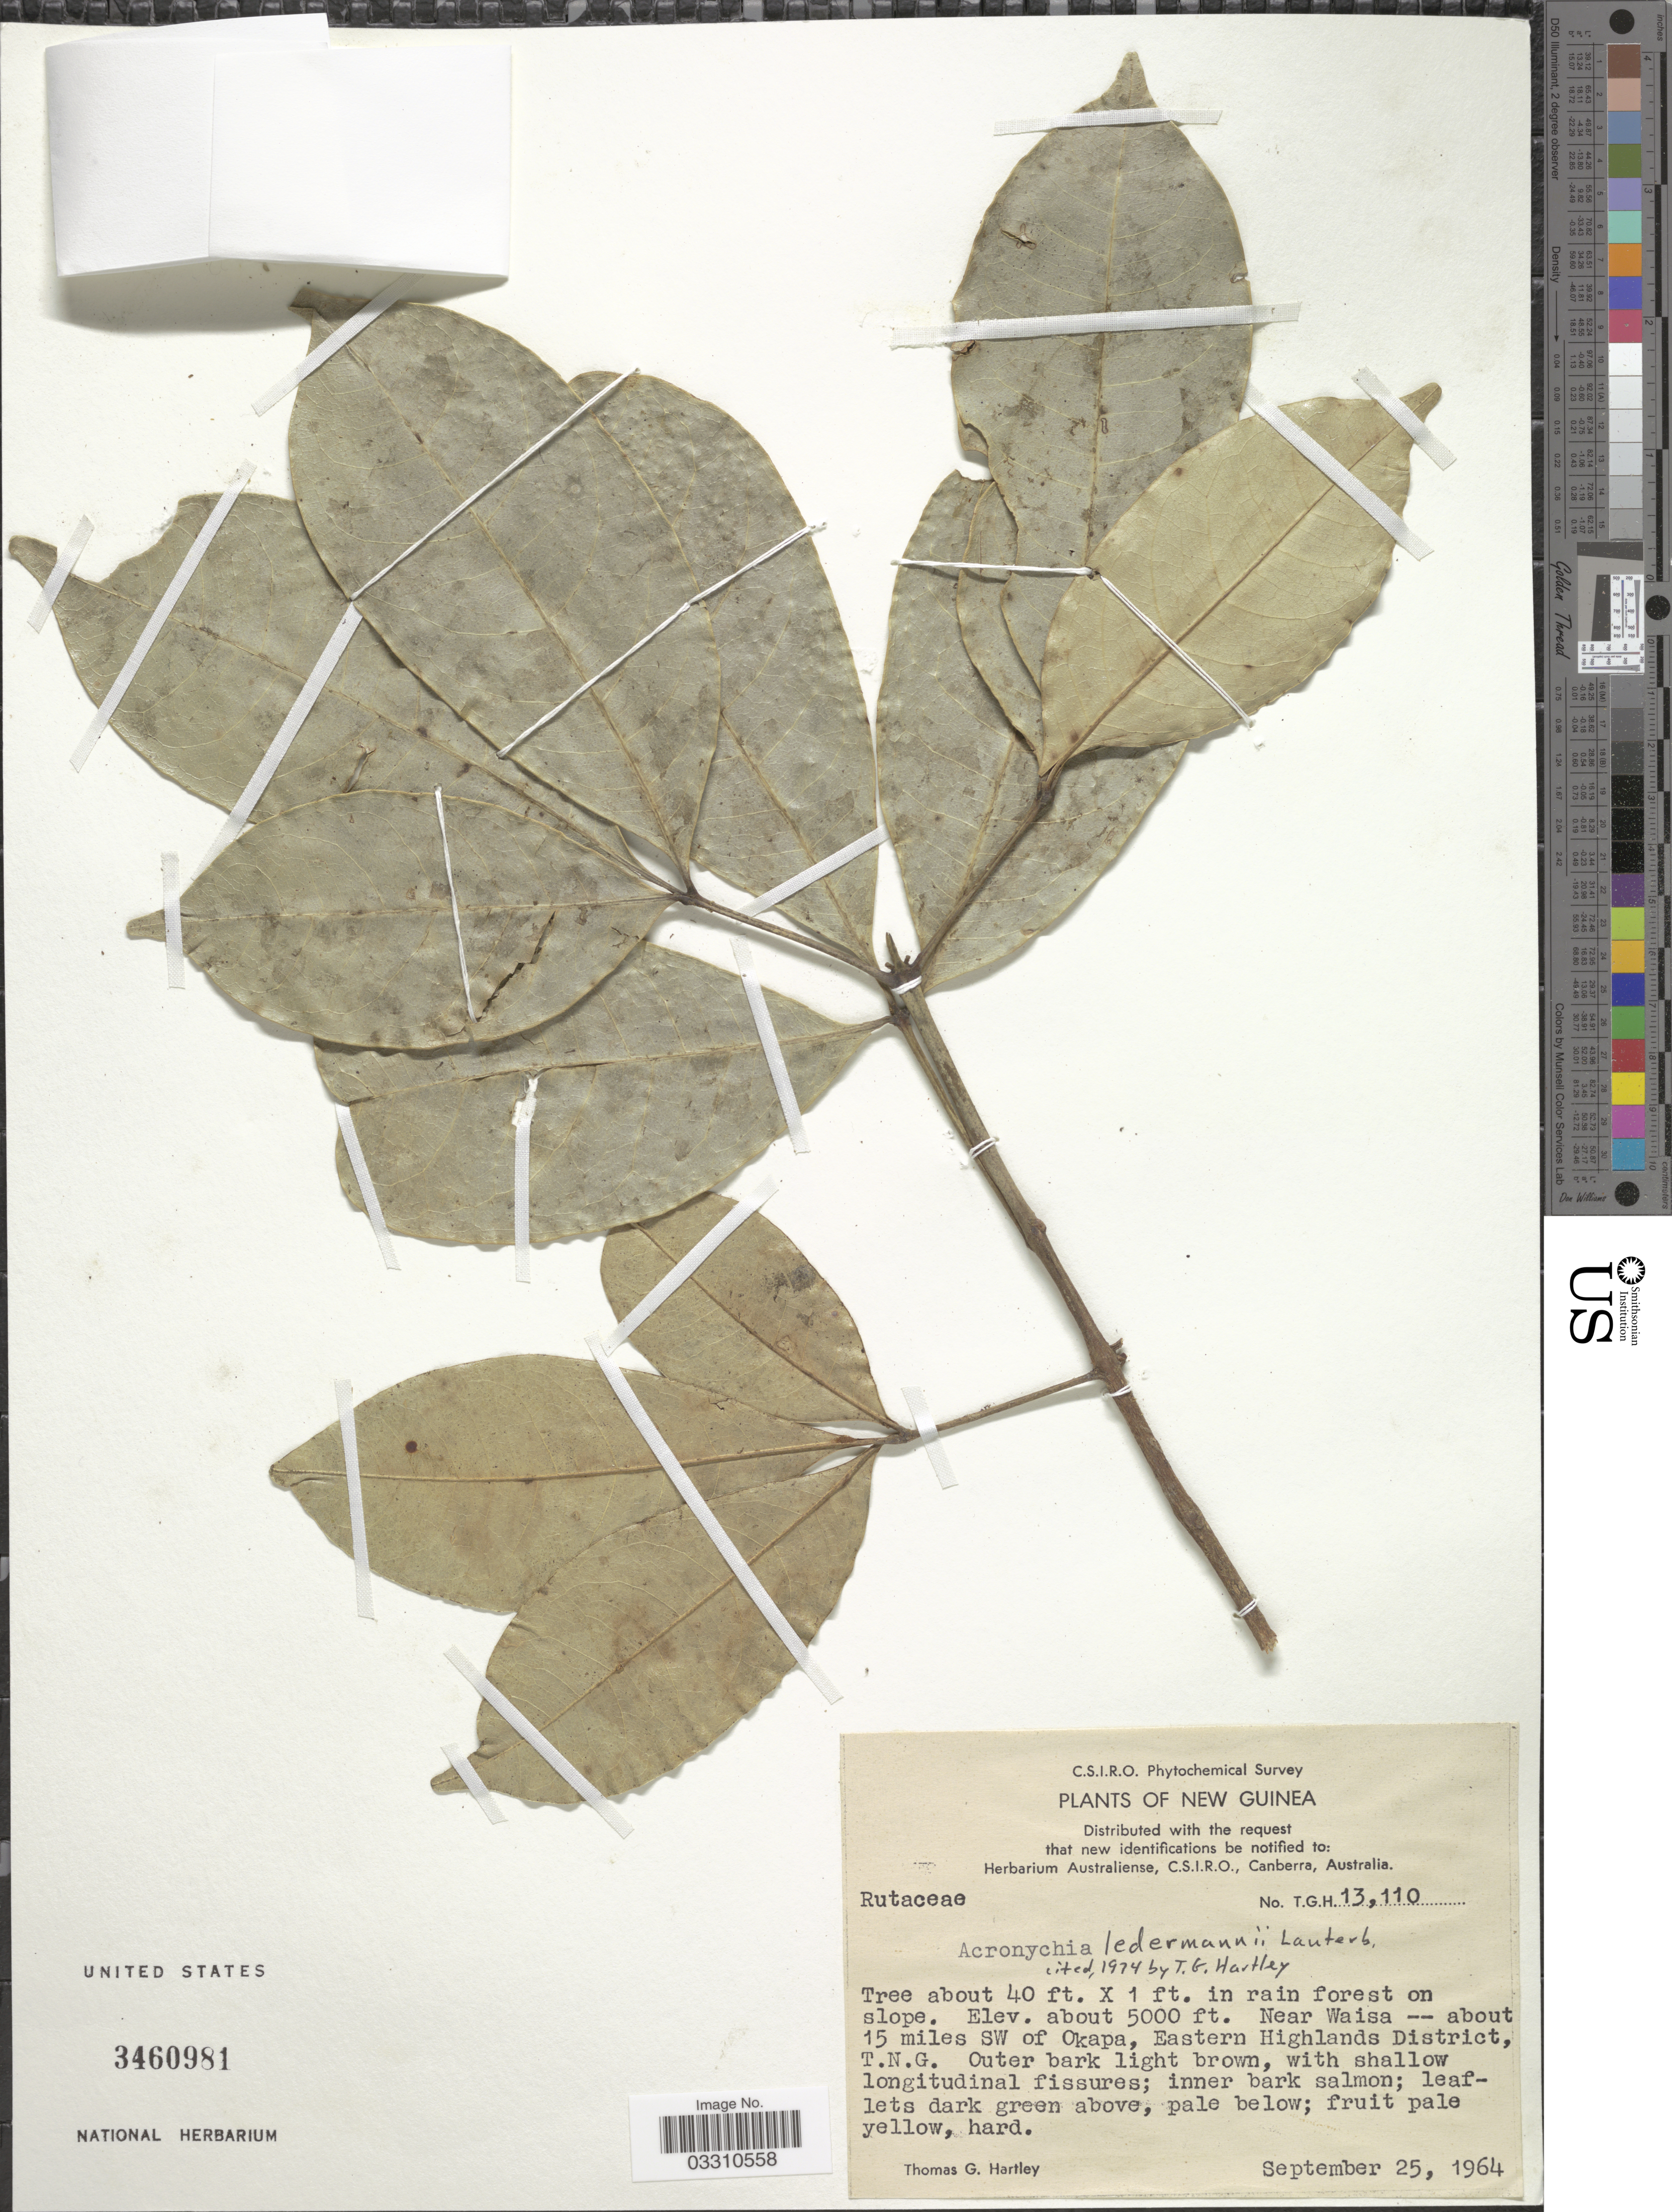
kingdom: Plantae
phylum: Tracheophyta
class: Magnoliopsida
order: Sapindales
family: Rutaceae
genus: Acronychia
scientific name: Acronychia ledermanii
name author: Lauterb.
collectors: T. G. Hartley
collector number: T.G.H.13110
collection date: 1964-09-25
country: Papua New Guinea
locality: New Guinea. Near Waisa -- about 15 miles SW of Okapa, Eastern Highlands District. T.N.G.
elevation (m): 1524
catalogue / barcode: US 3460981